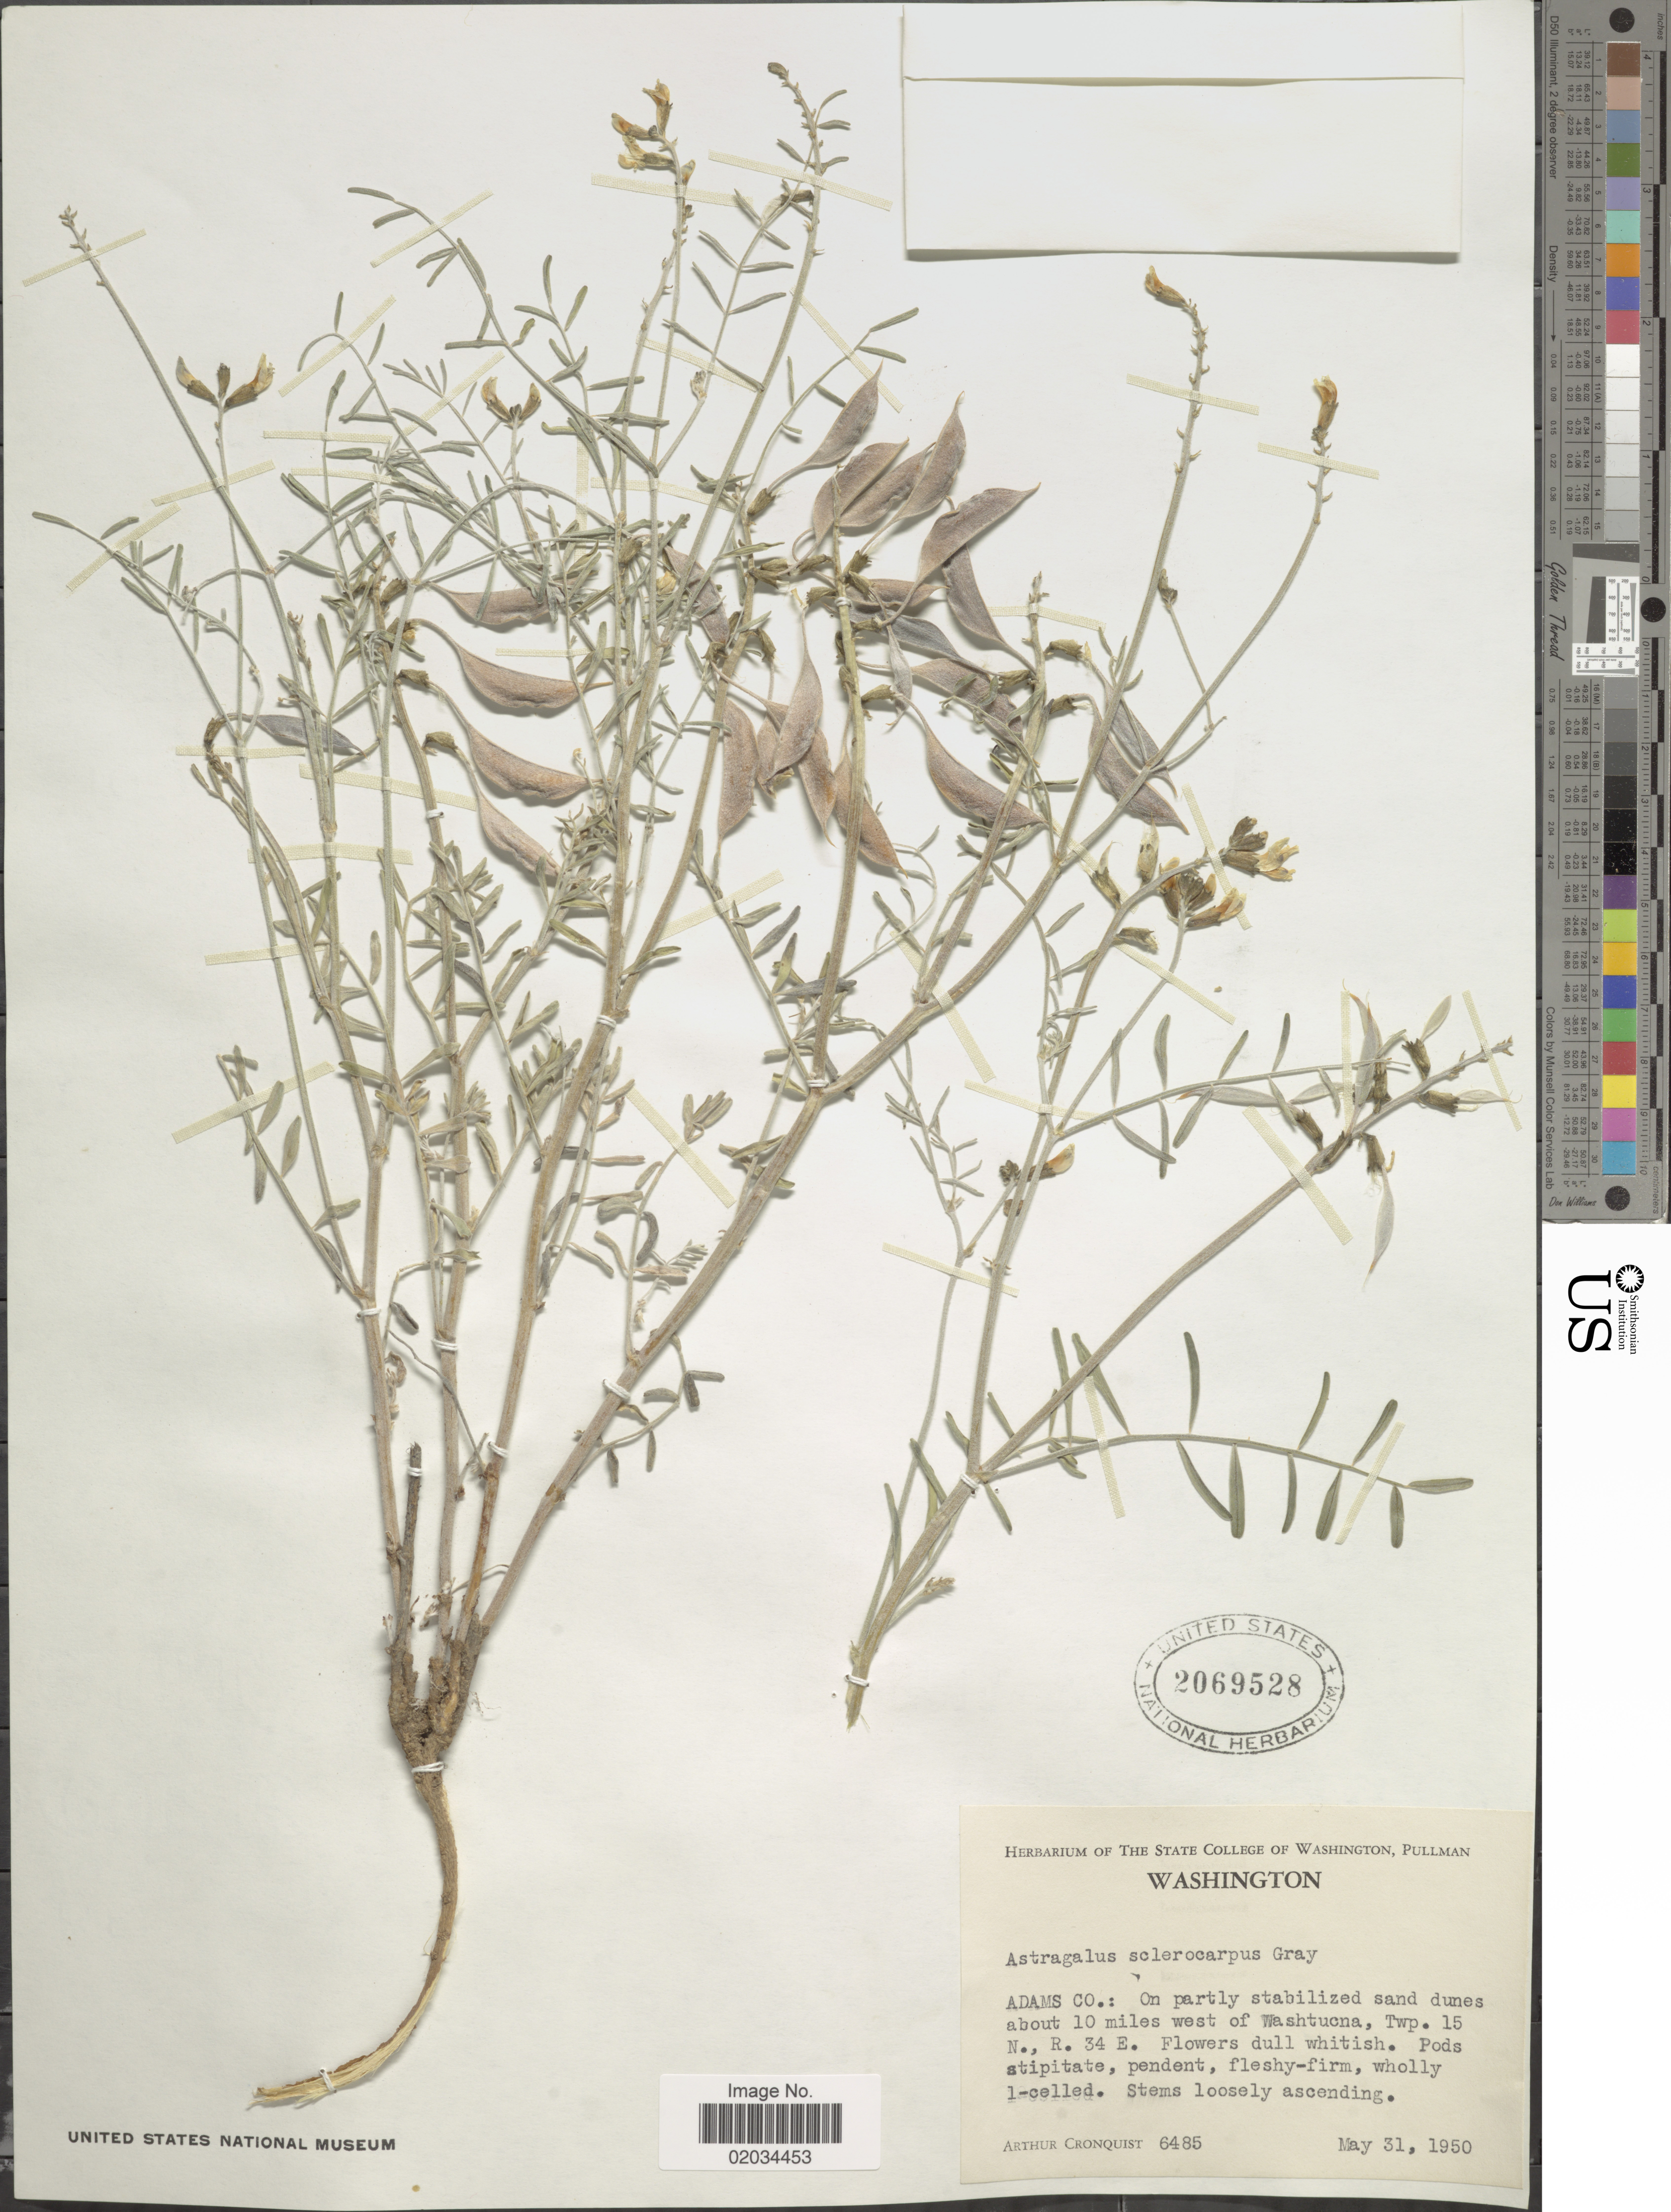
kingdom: Plantae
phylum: Tracheophyta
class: Magnoliopsida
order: Fabales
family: Fabaceae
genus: Astragalus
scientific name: Astragalus sclerocarpus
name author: A. Gray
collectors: A. J. Cronquist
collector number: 6485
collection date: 1950-05-31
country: United States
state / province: Washington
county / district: Adams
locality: Adams Co., about 10 miles west of Washtucna, Twp 15N, R34E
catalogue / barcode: US 2069528